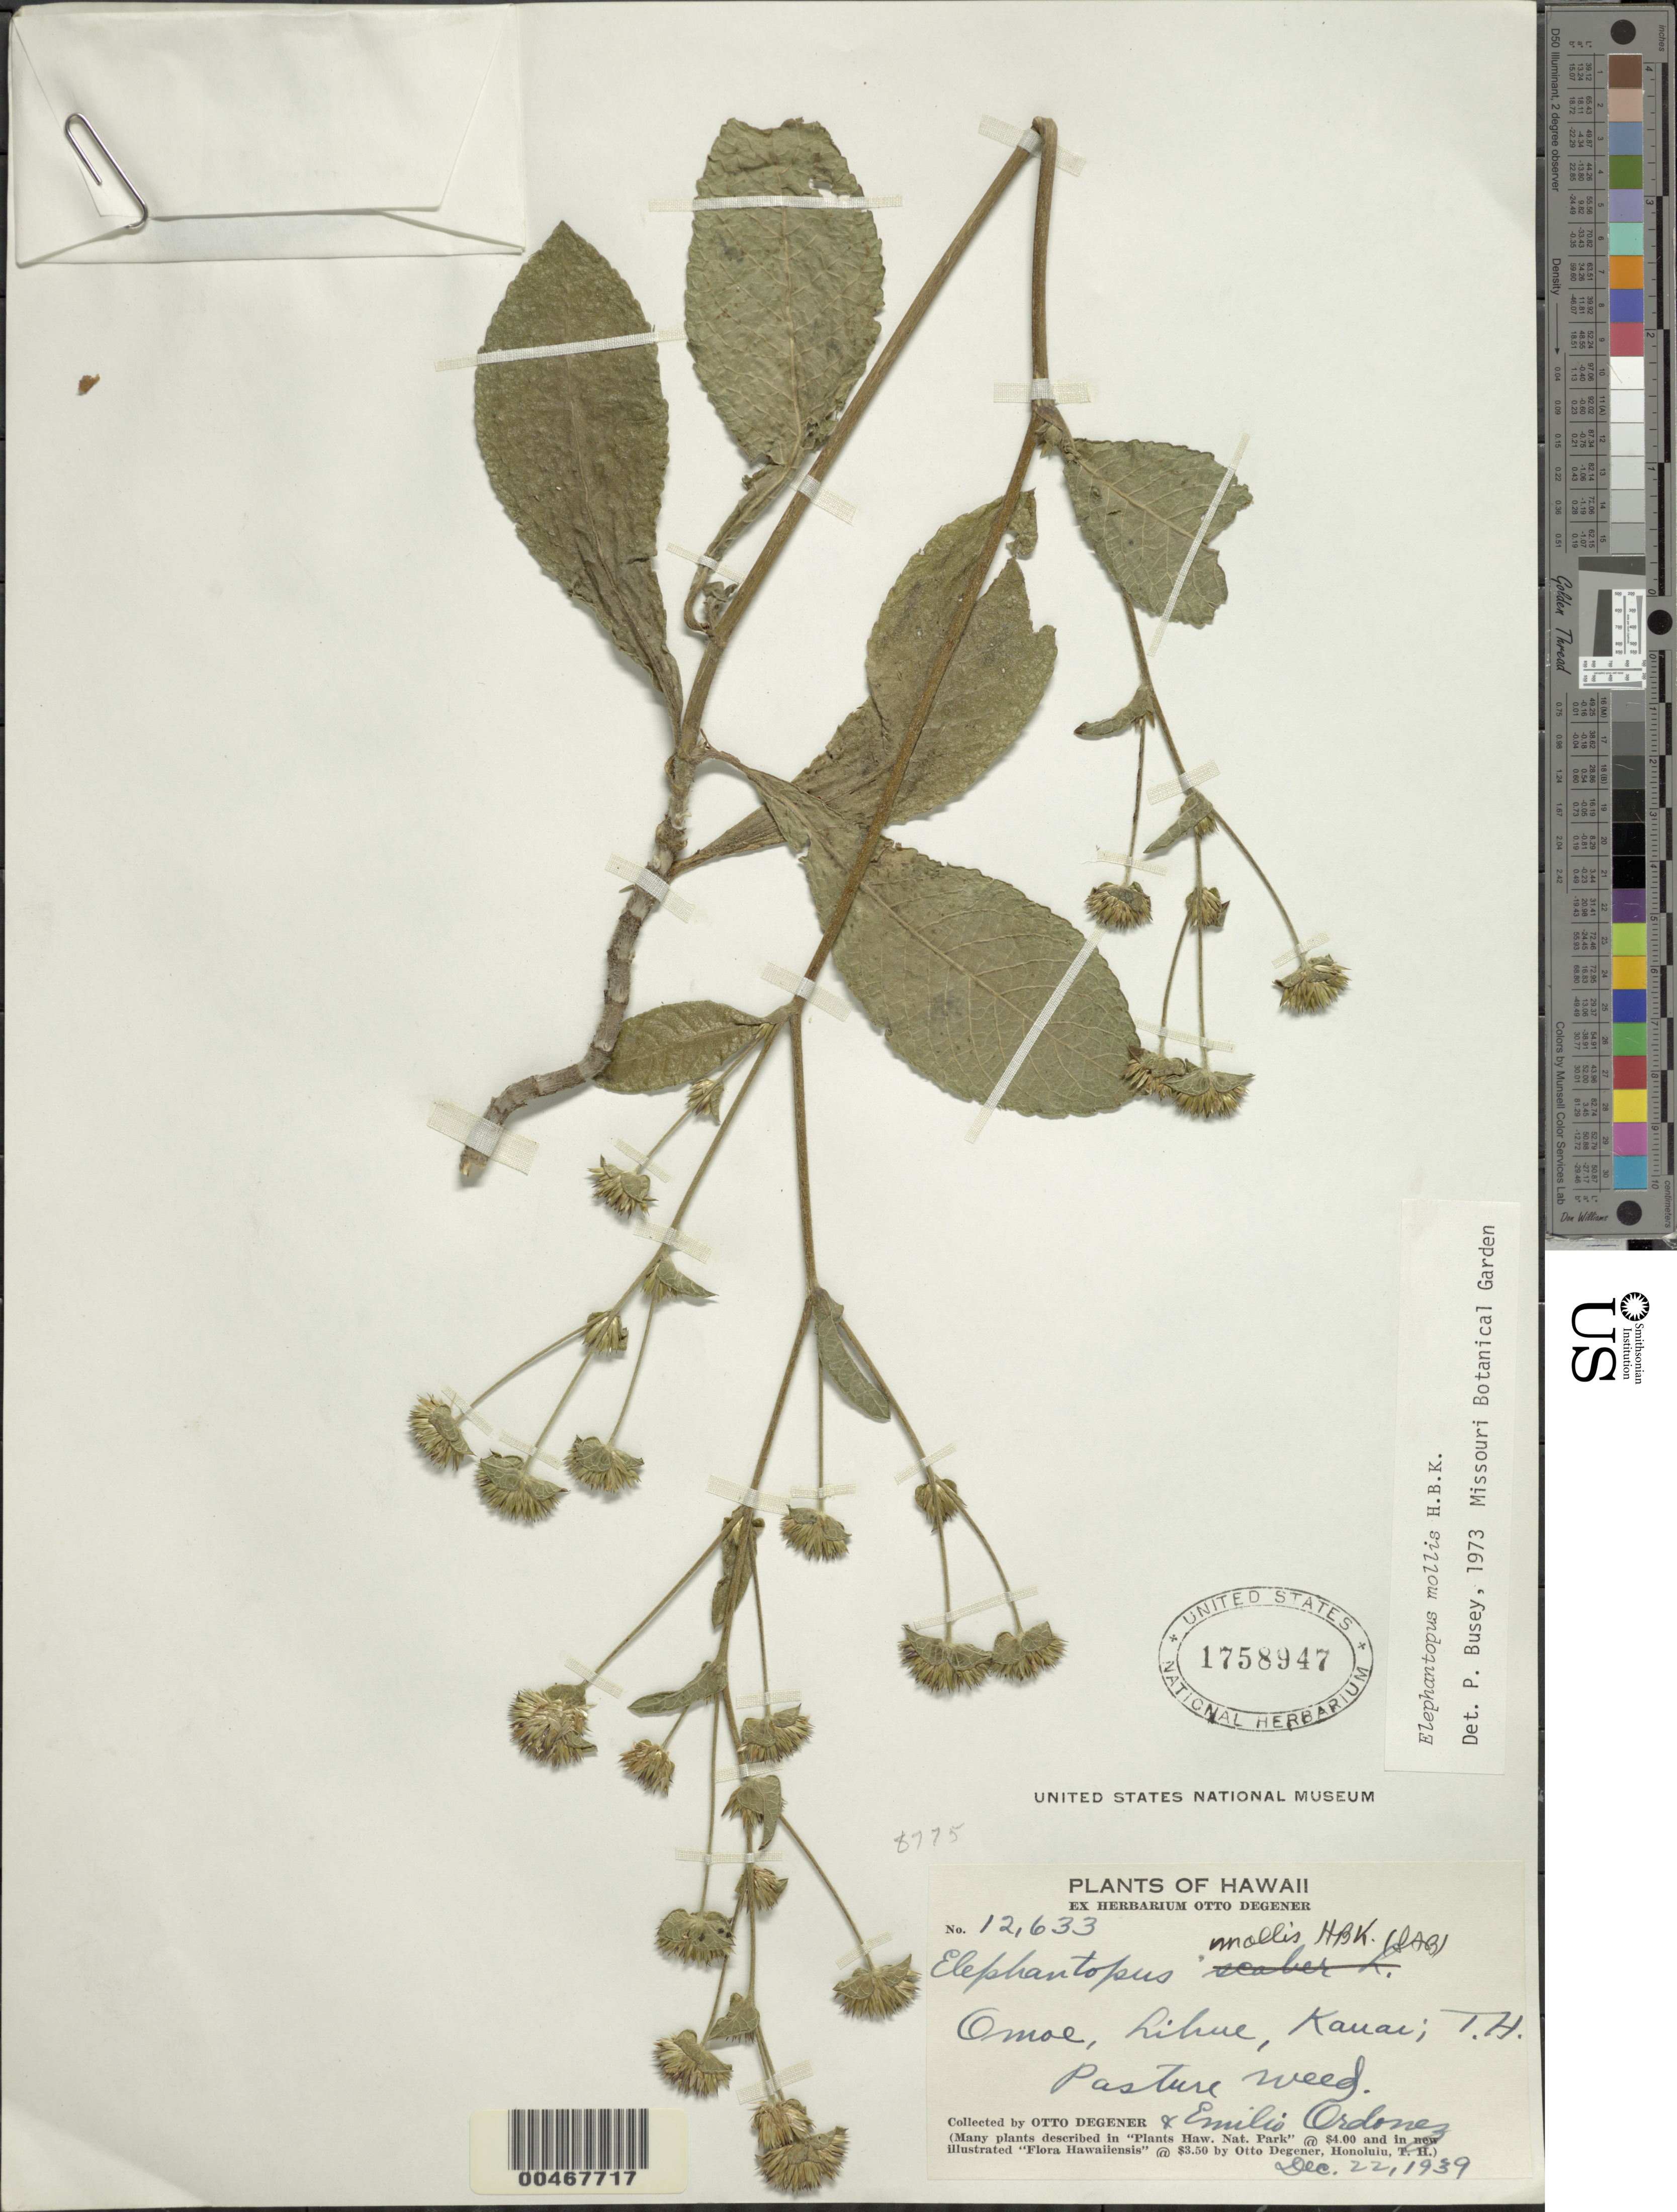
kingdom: Plantae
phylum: Tracheophyta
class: Magnoliopsida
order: Asterales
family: Asteraceae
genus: Elephantopus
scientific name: Elephantopus mollis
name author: Kunth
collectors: O. Degener & E. Ordonez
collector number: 12633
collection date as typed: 22 Dec 1939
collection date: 1939-12-22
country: United States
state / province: Hawaii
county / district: Kauai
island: Kaua'i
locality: Omoe, Lihue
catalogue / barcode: US 1758947